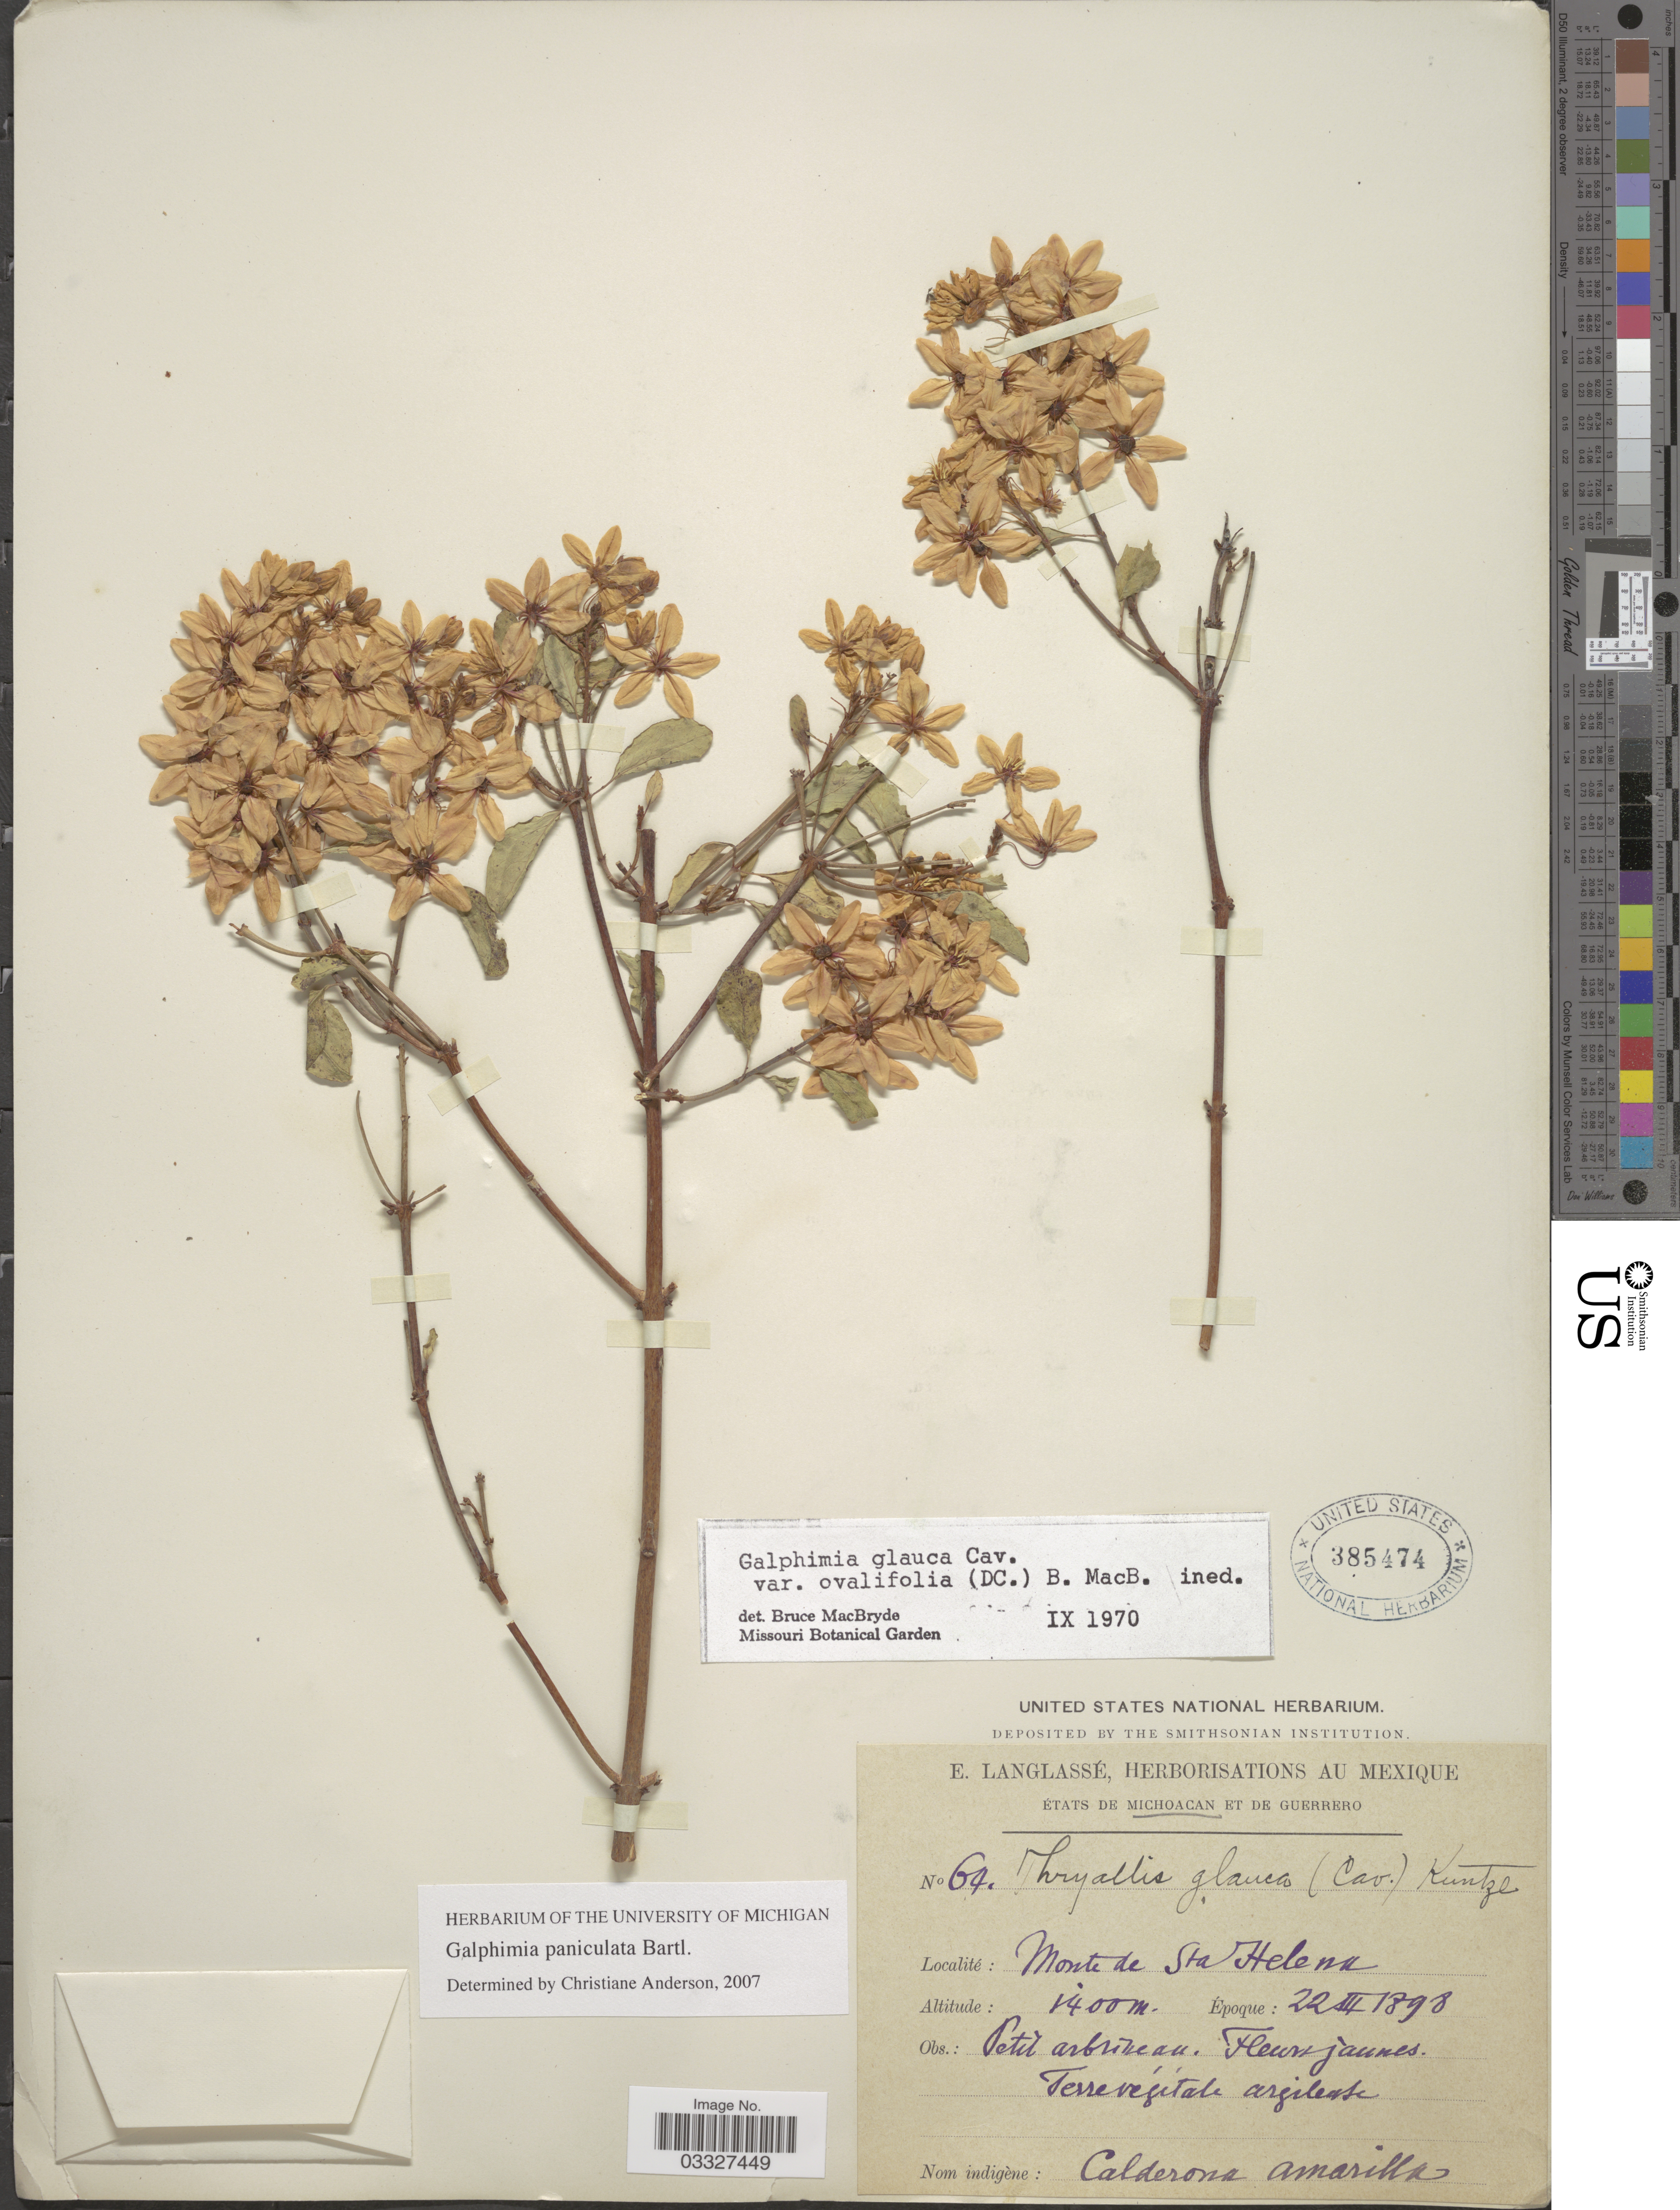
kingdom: Plantae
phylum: Tracheophyta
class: Magnoliopsida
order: Malpighiales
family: Malpighiaceae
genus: Galphimia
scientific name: Galphimia paniculata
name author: Bart.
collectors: E. Langlassé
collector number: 64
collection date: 1898-03-22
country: Mexico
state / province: Michoacán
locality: Monte de Sta Helena.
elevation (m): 1400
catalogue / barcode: US 385474